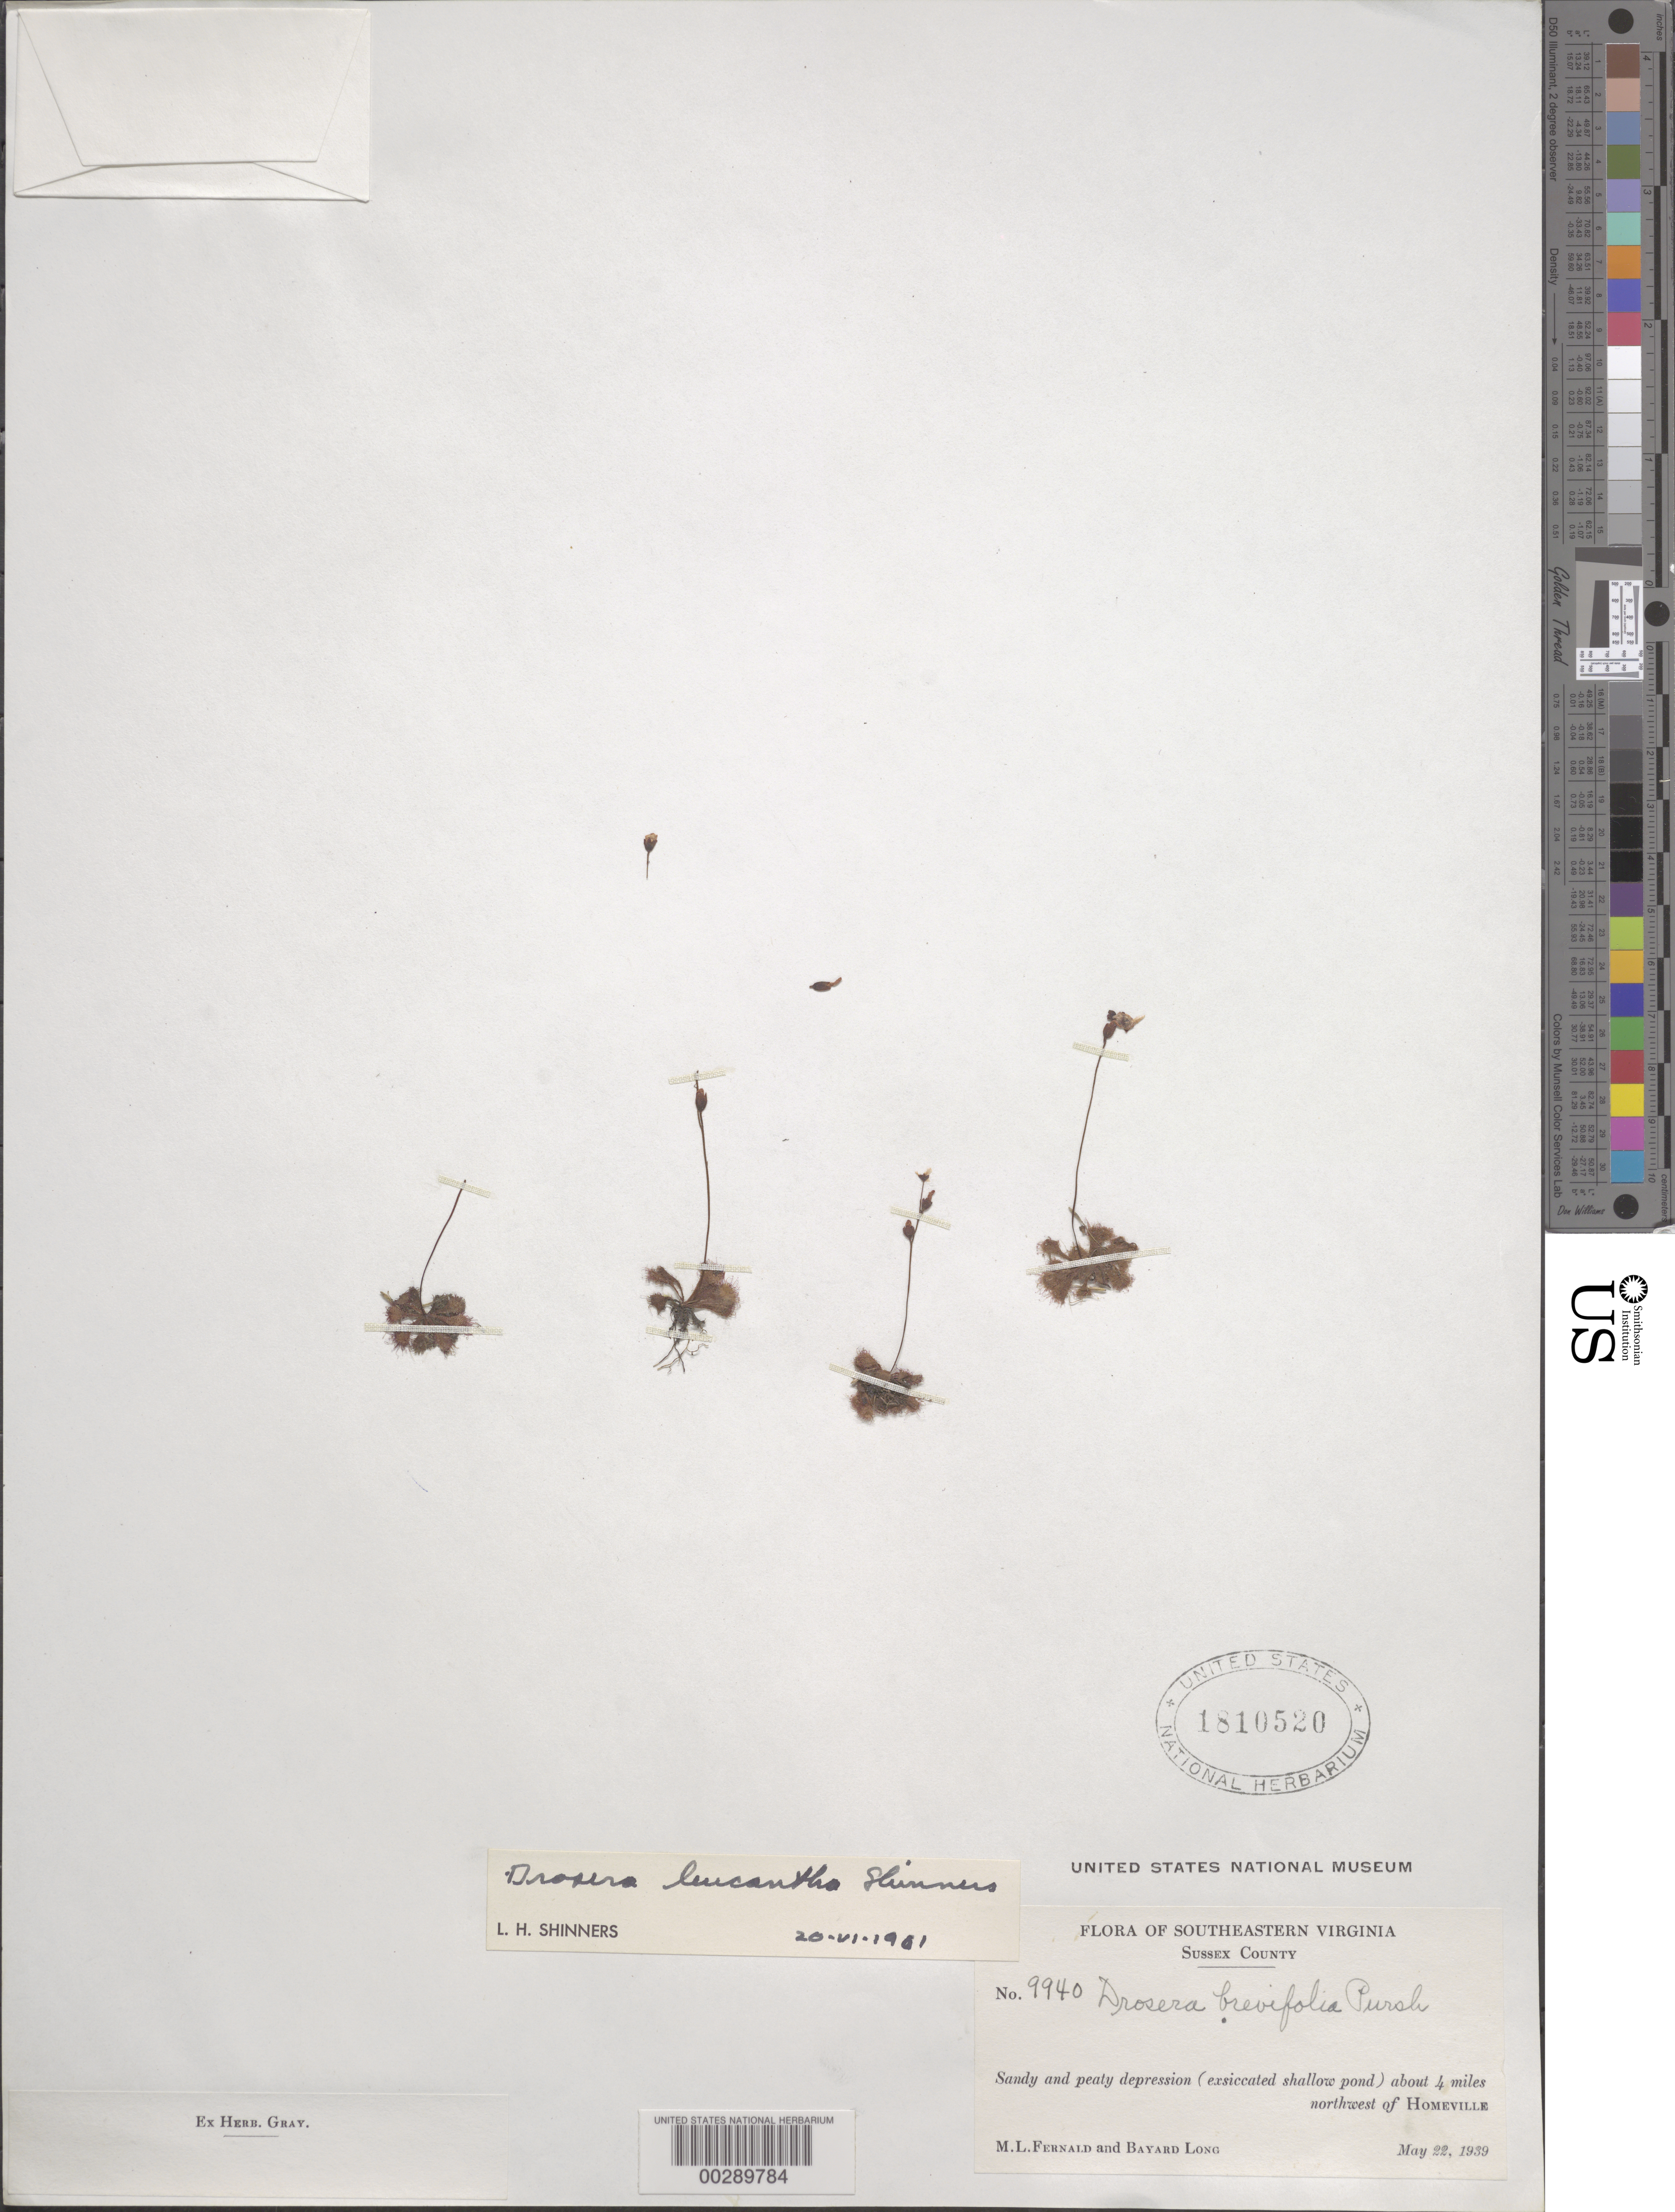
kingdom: Plantae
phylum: Tracheophyta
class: Magnoliopsida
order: Caryophyllales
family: Droseraceae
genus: Drosera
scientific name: Drosera leucantha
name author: Shinners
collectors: M. L. Fernald & B. H. Long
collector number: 9940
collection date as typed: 22 May 1939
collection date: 1939-05-22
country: United States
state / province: Virginia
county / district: Sussex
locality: Nw of homeville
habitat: Sandy and peaty depression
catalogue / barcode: US 1810520